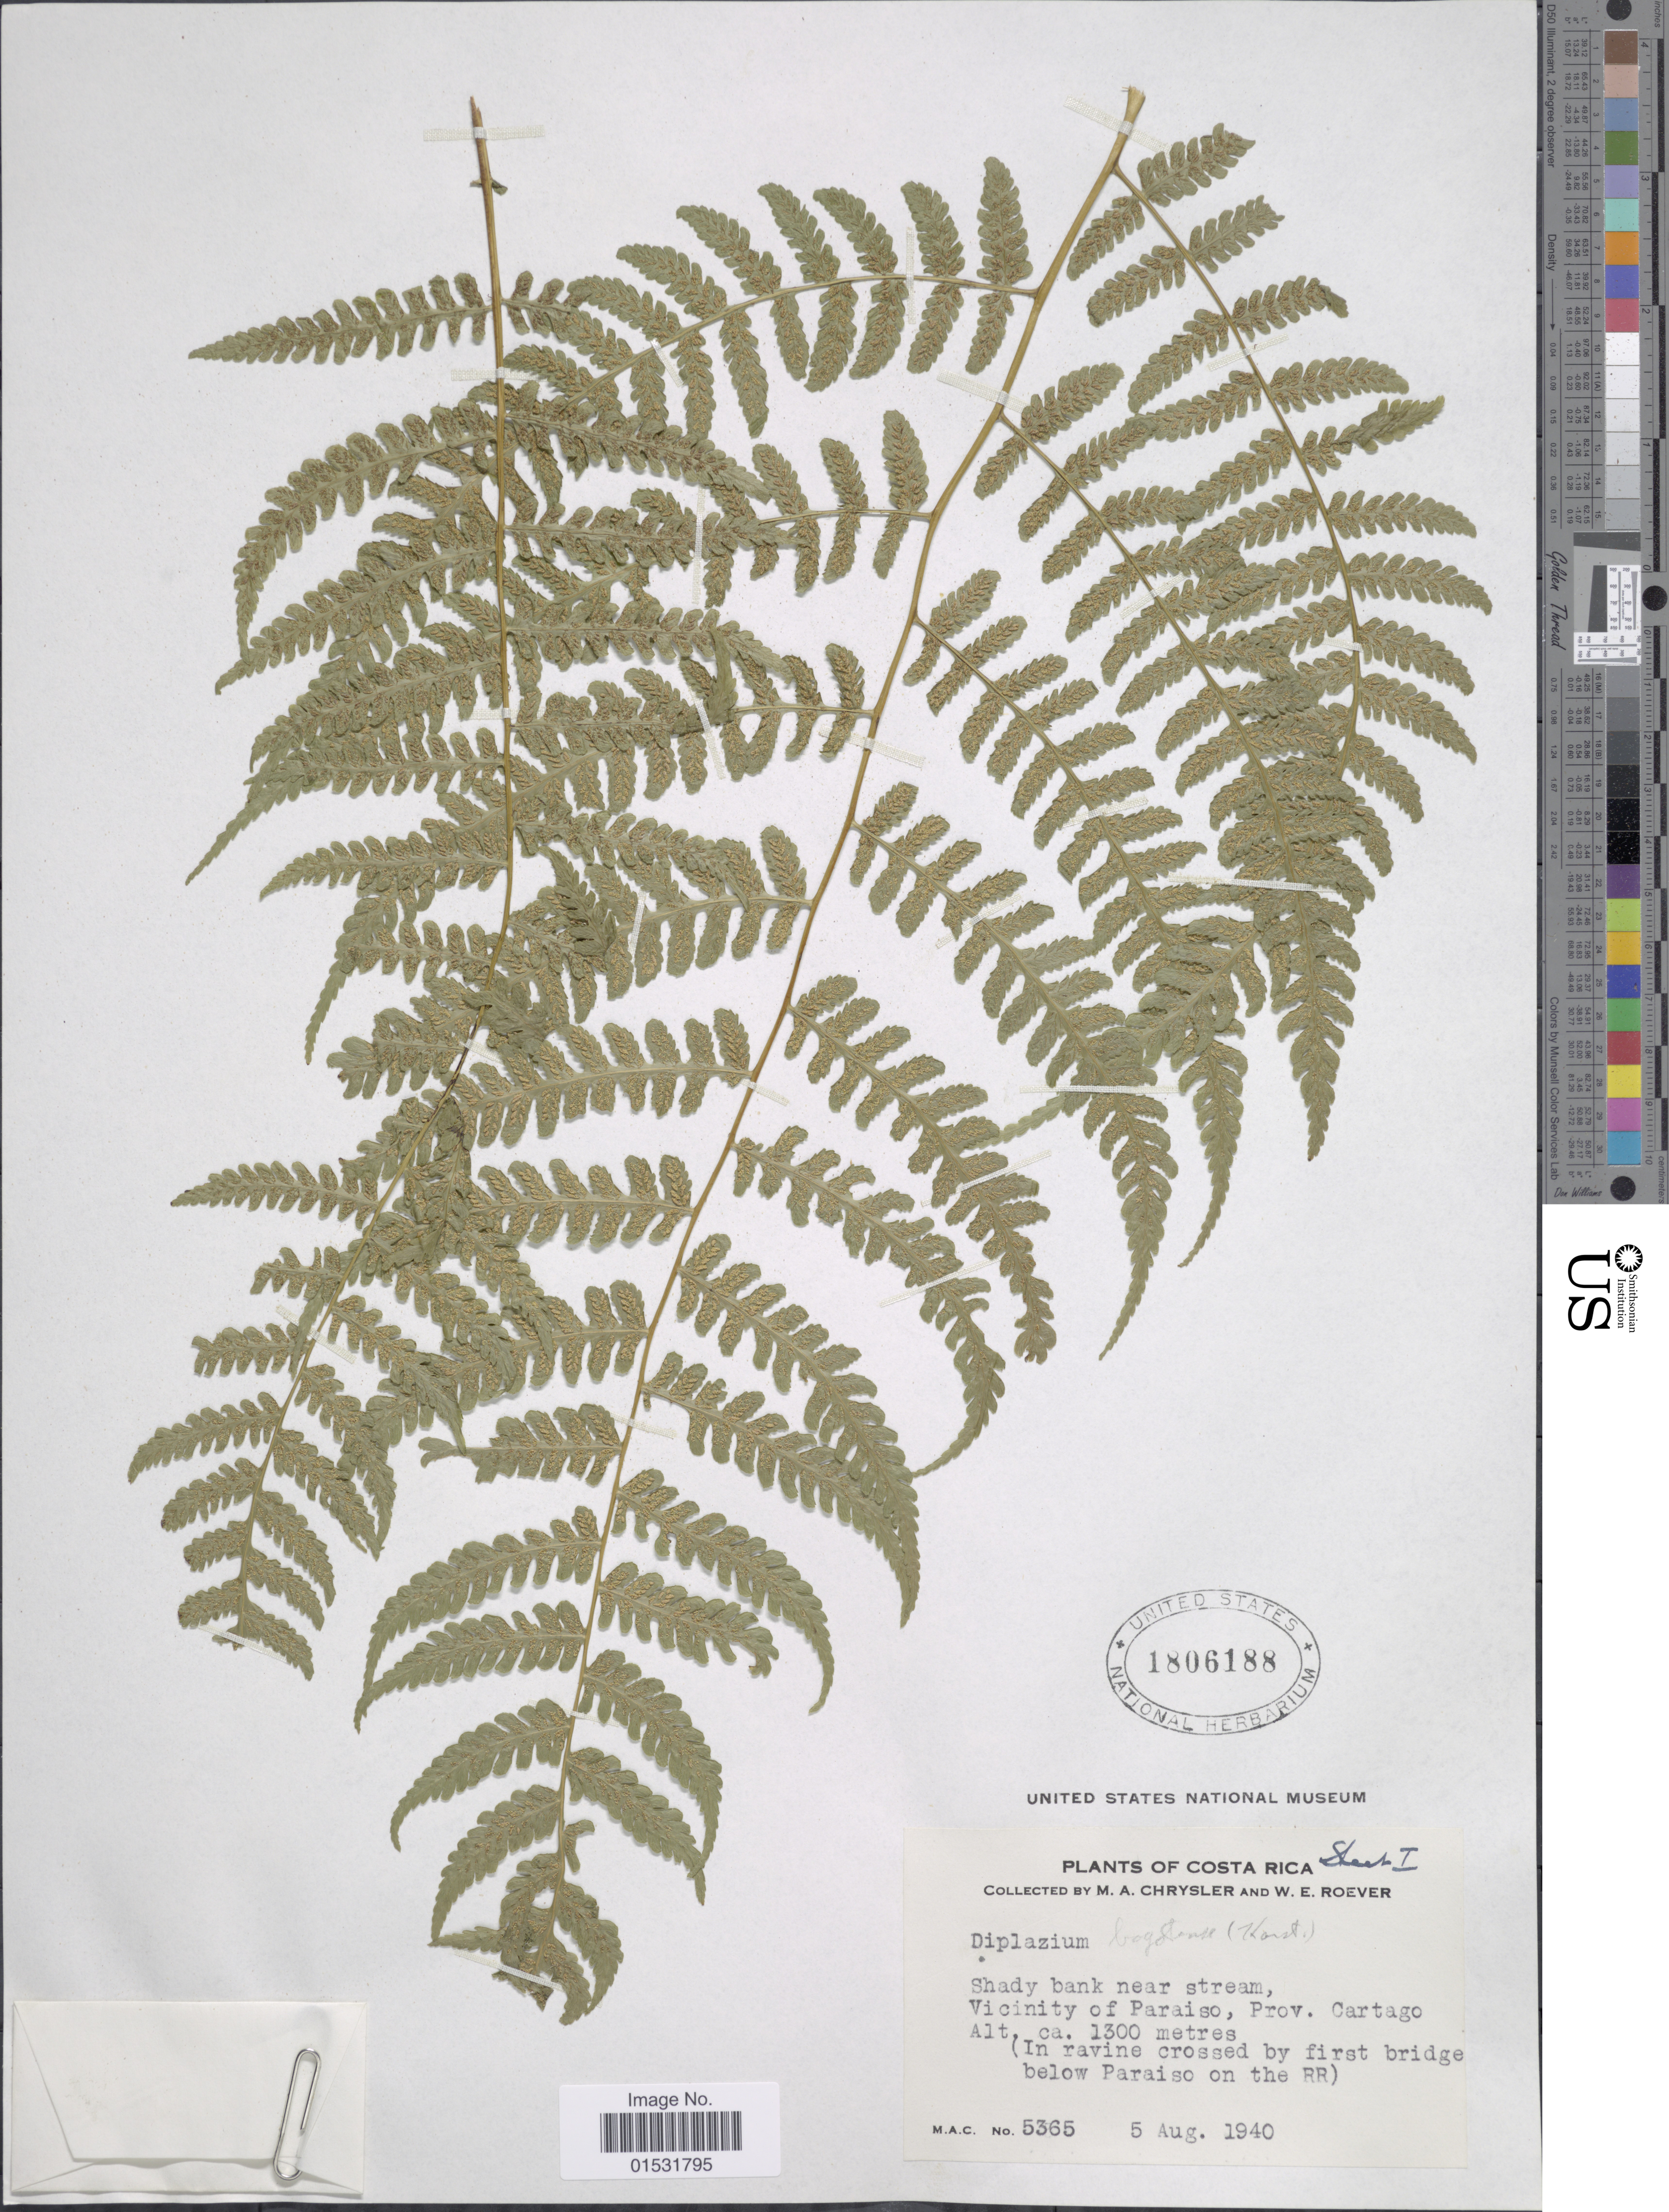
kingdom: Plantae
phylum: Tracheophyta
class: Polypodiopsida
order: Polypodiales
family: Athyriaceae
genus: Diplazium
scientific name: Diplazium hians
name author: Kunze ex Klotzsch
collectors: M. A. Chrysler & W. Roever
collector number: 5365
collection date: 1940-08-05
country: Costa Rica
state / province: Cartago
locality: Vicinity of Paraiso, Prov. Cartago. (In ravine crossed by first bridge below Paraiso on the RR).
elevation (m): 1300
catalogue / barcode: US 1806188